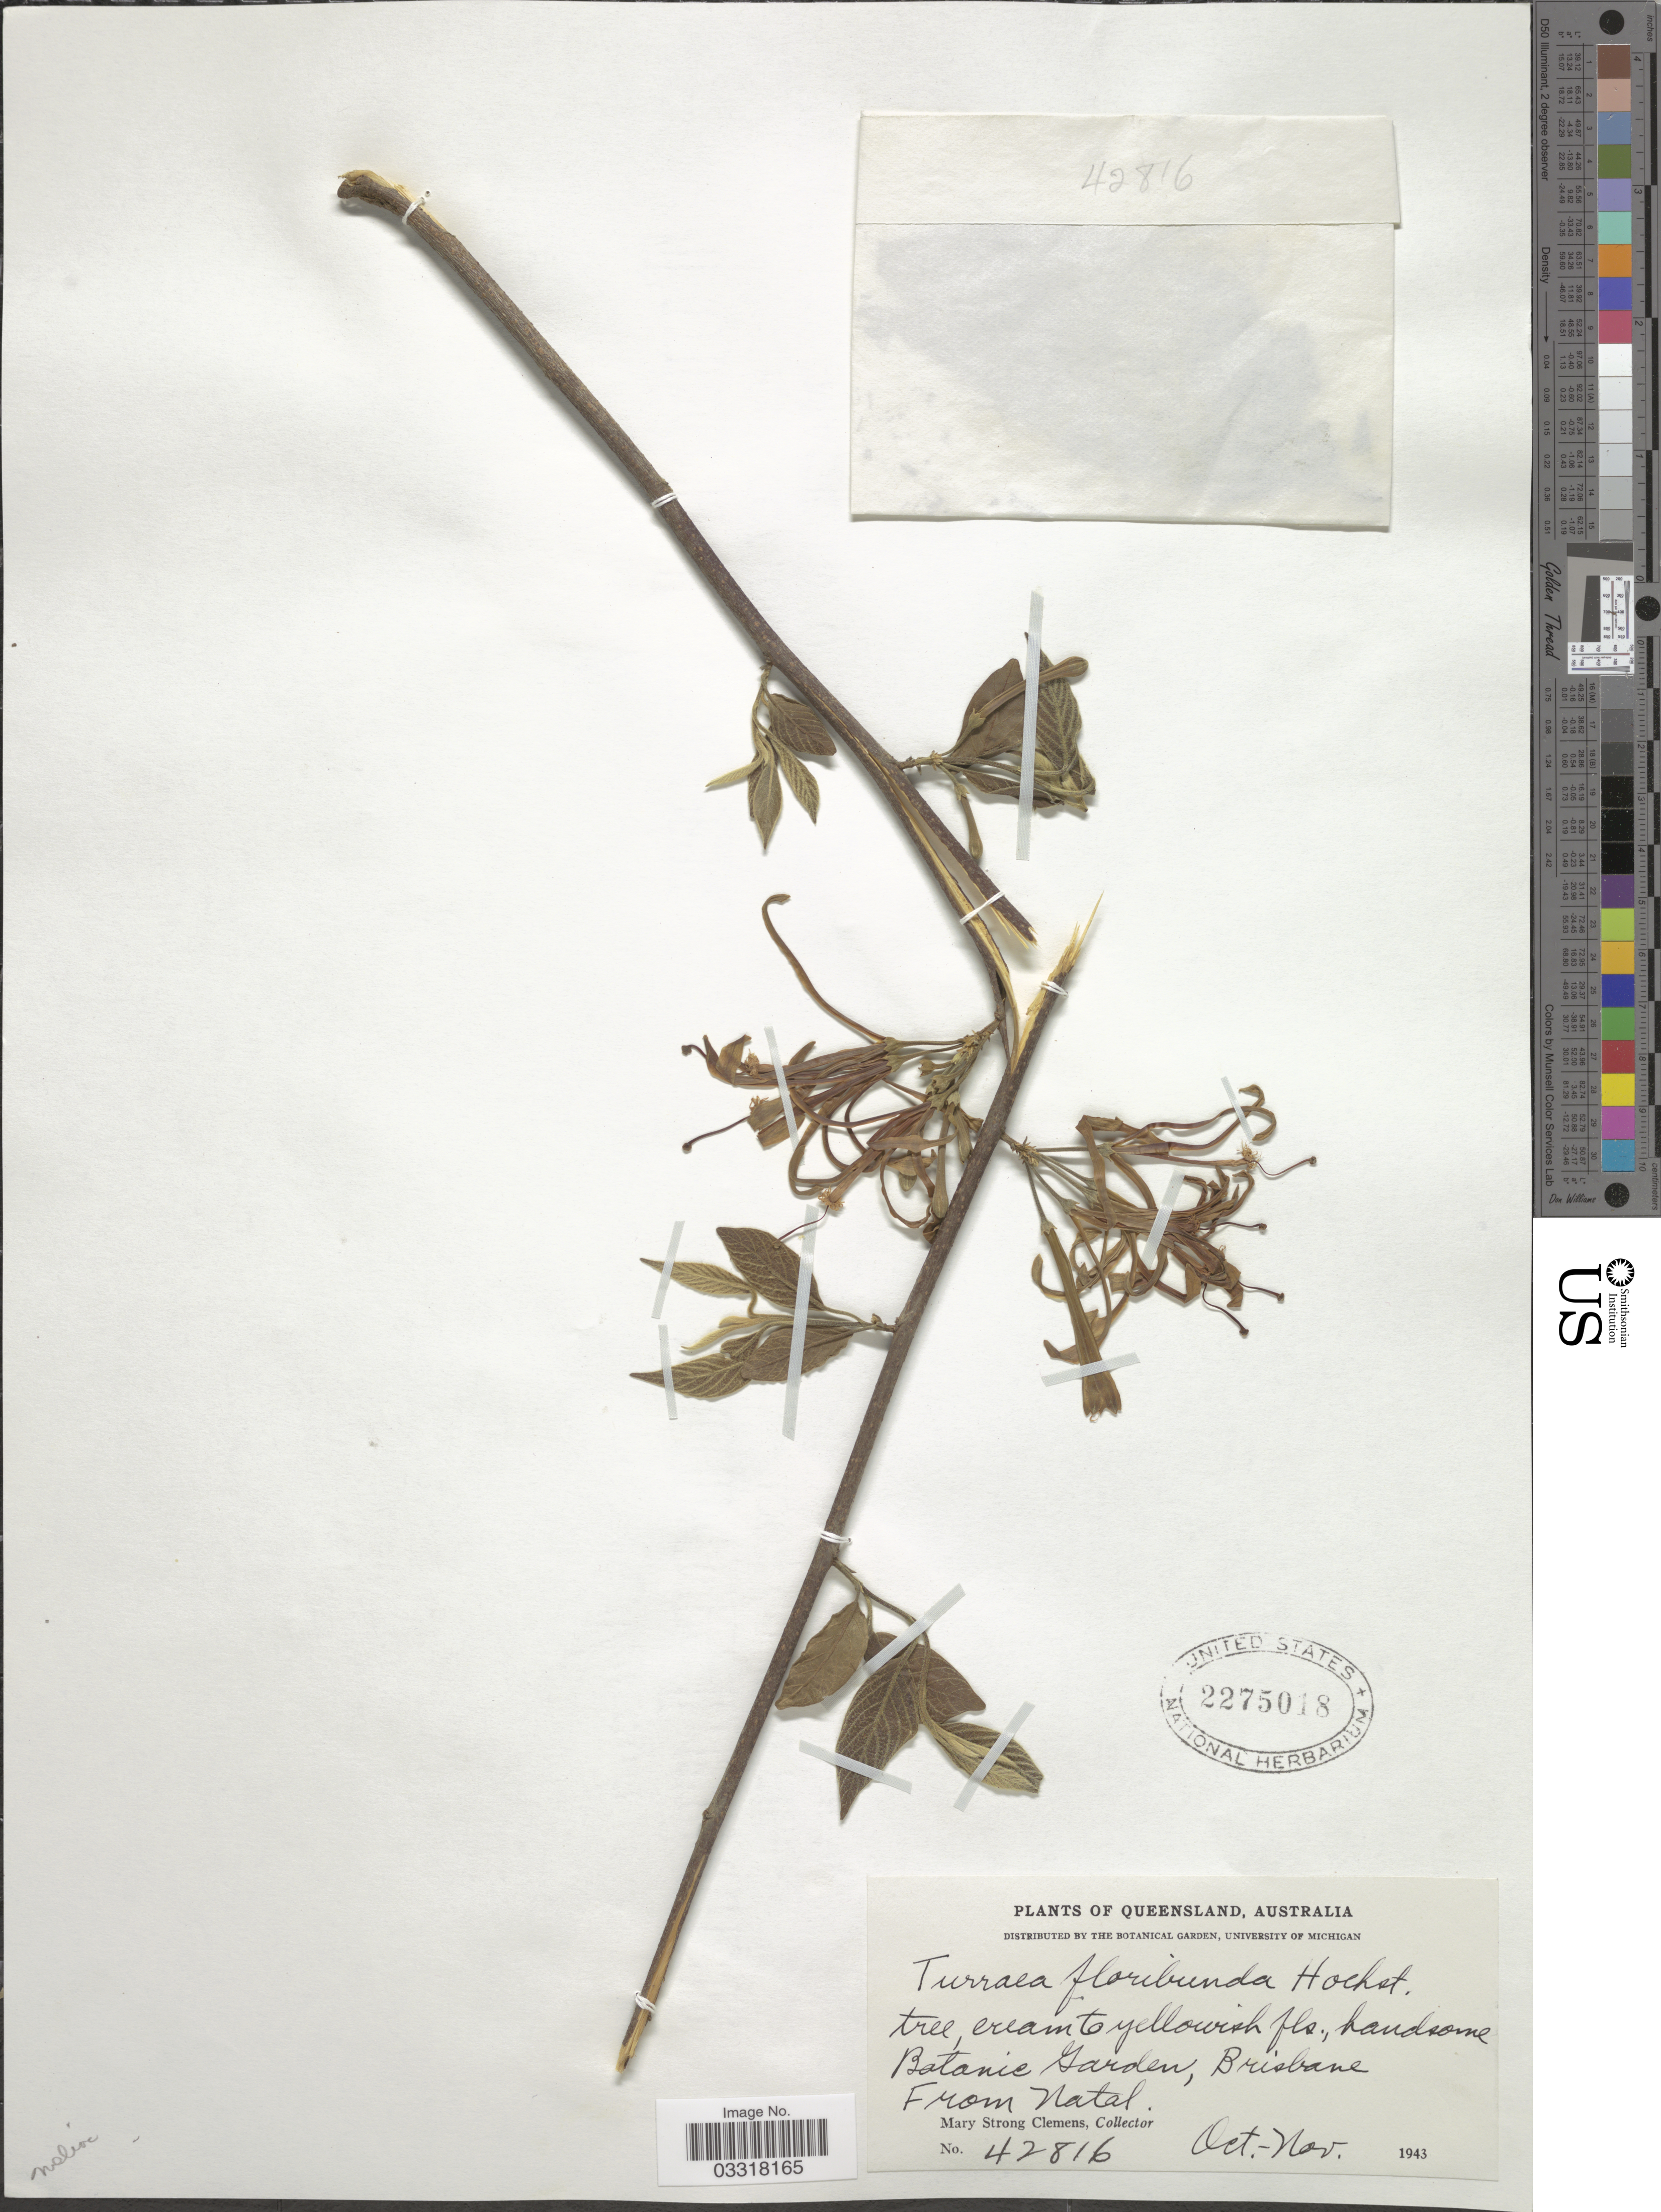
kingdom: Plantae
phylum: Tracheophyta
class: Magnoliopsida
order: Sapindales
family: Meliaceae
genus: Turraea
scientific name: Turraea floribunda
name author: Hochst.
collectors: M. S. Clemens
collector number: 42816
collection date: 1943-10/1943-11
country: Australia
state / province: Queensland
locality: Botanic Garden, Brisbane From Natal.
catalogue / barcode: US 2275018